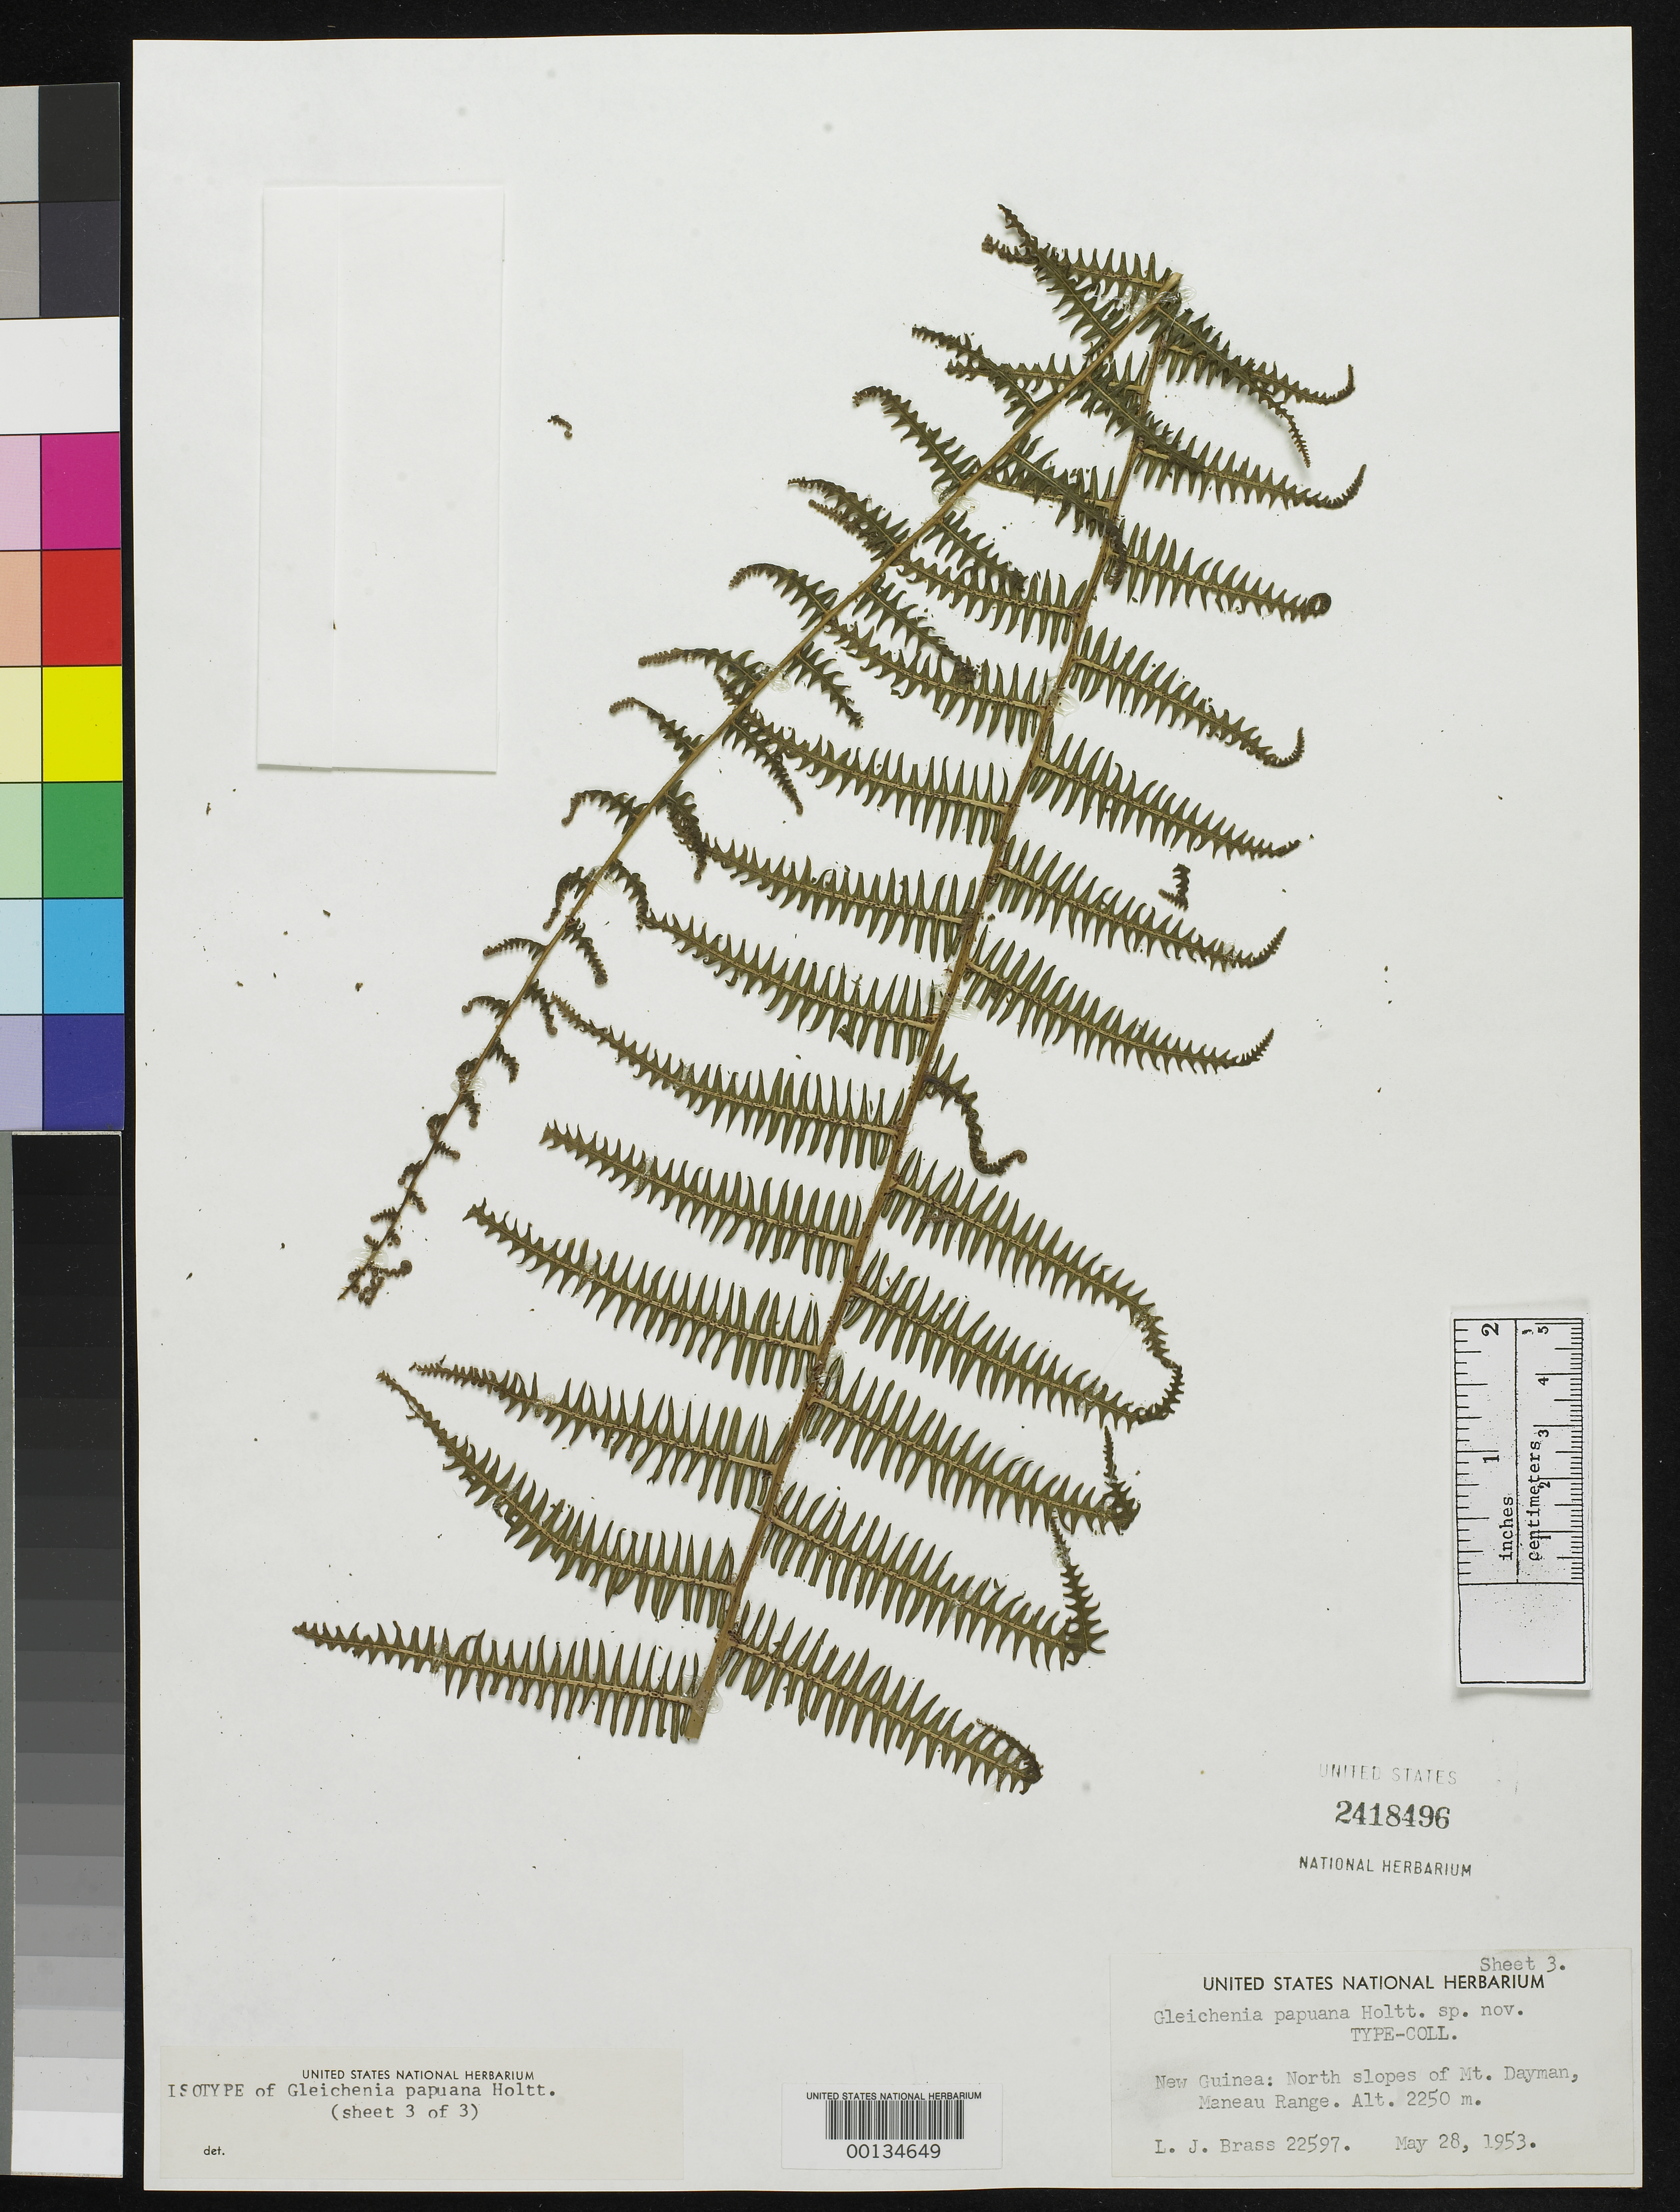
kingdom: Plantae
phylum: Tracheophyta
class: Polypodiopsida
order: Gleicheniales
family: Gleicheniaceae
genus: Gleichenia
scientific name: Gleichenia papuana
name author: Holttum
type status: Isotype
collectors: L. J. Brass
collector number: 22597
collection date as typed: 28 May 1953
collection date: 1953-05-28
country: Papua New Guinea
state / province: Milne Bay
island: New Guinea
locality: N slopes of Mt. Dayman, Maneau Range.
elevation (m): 2250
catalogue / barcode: US 2418496